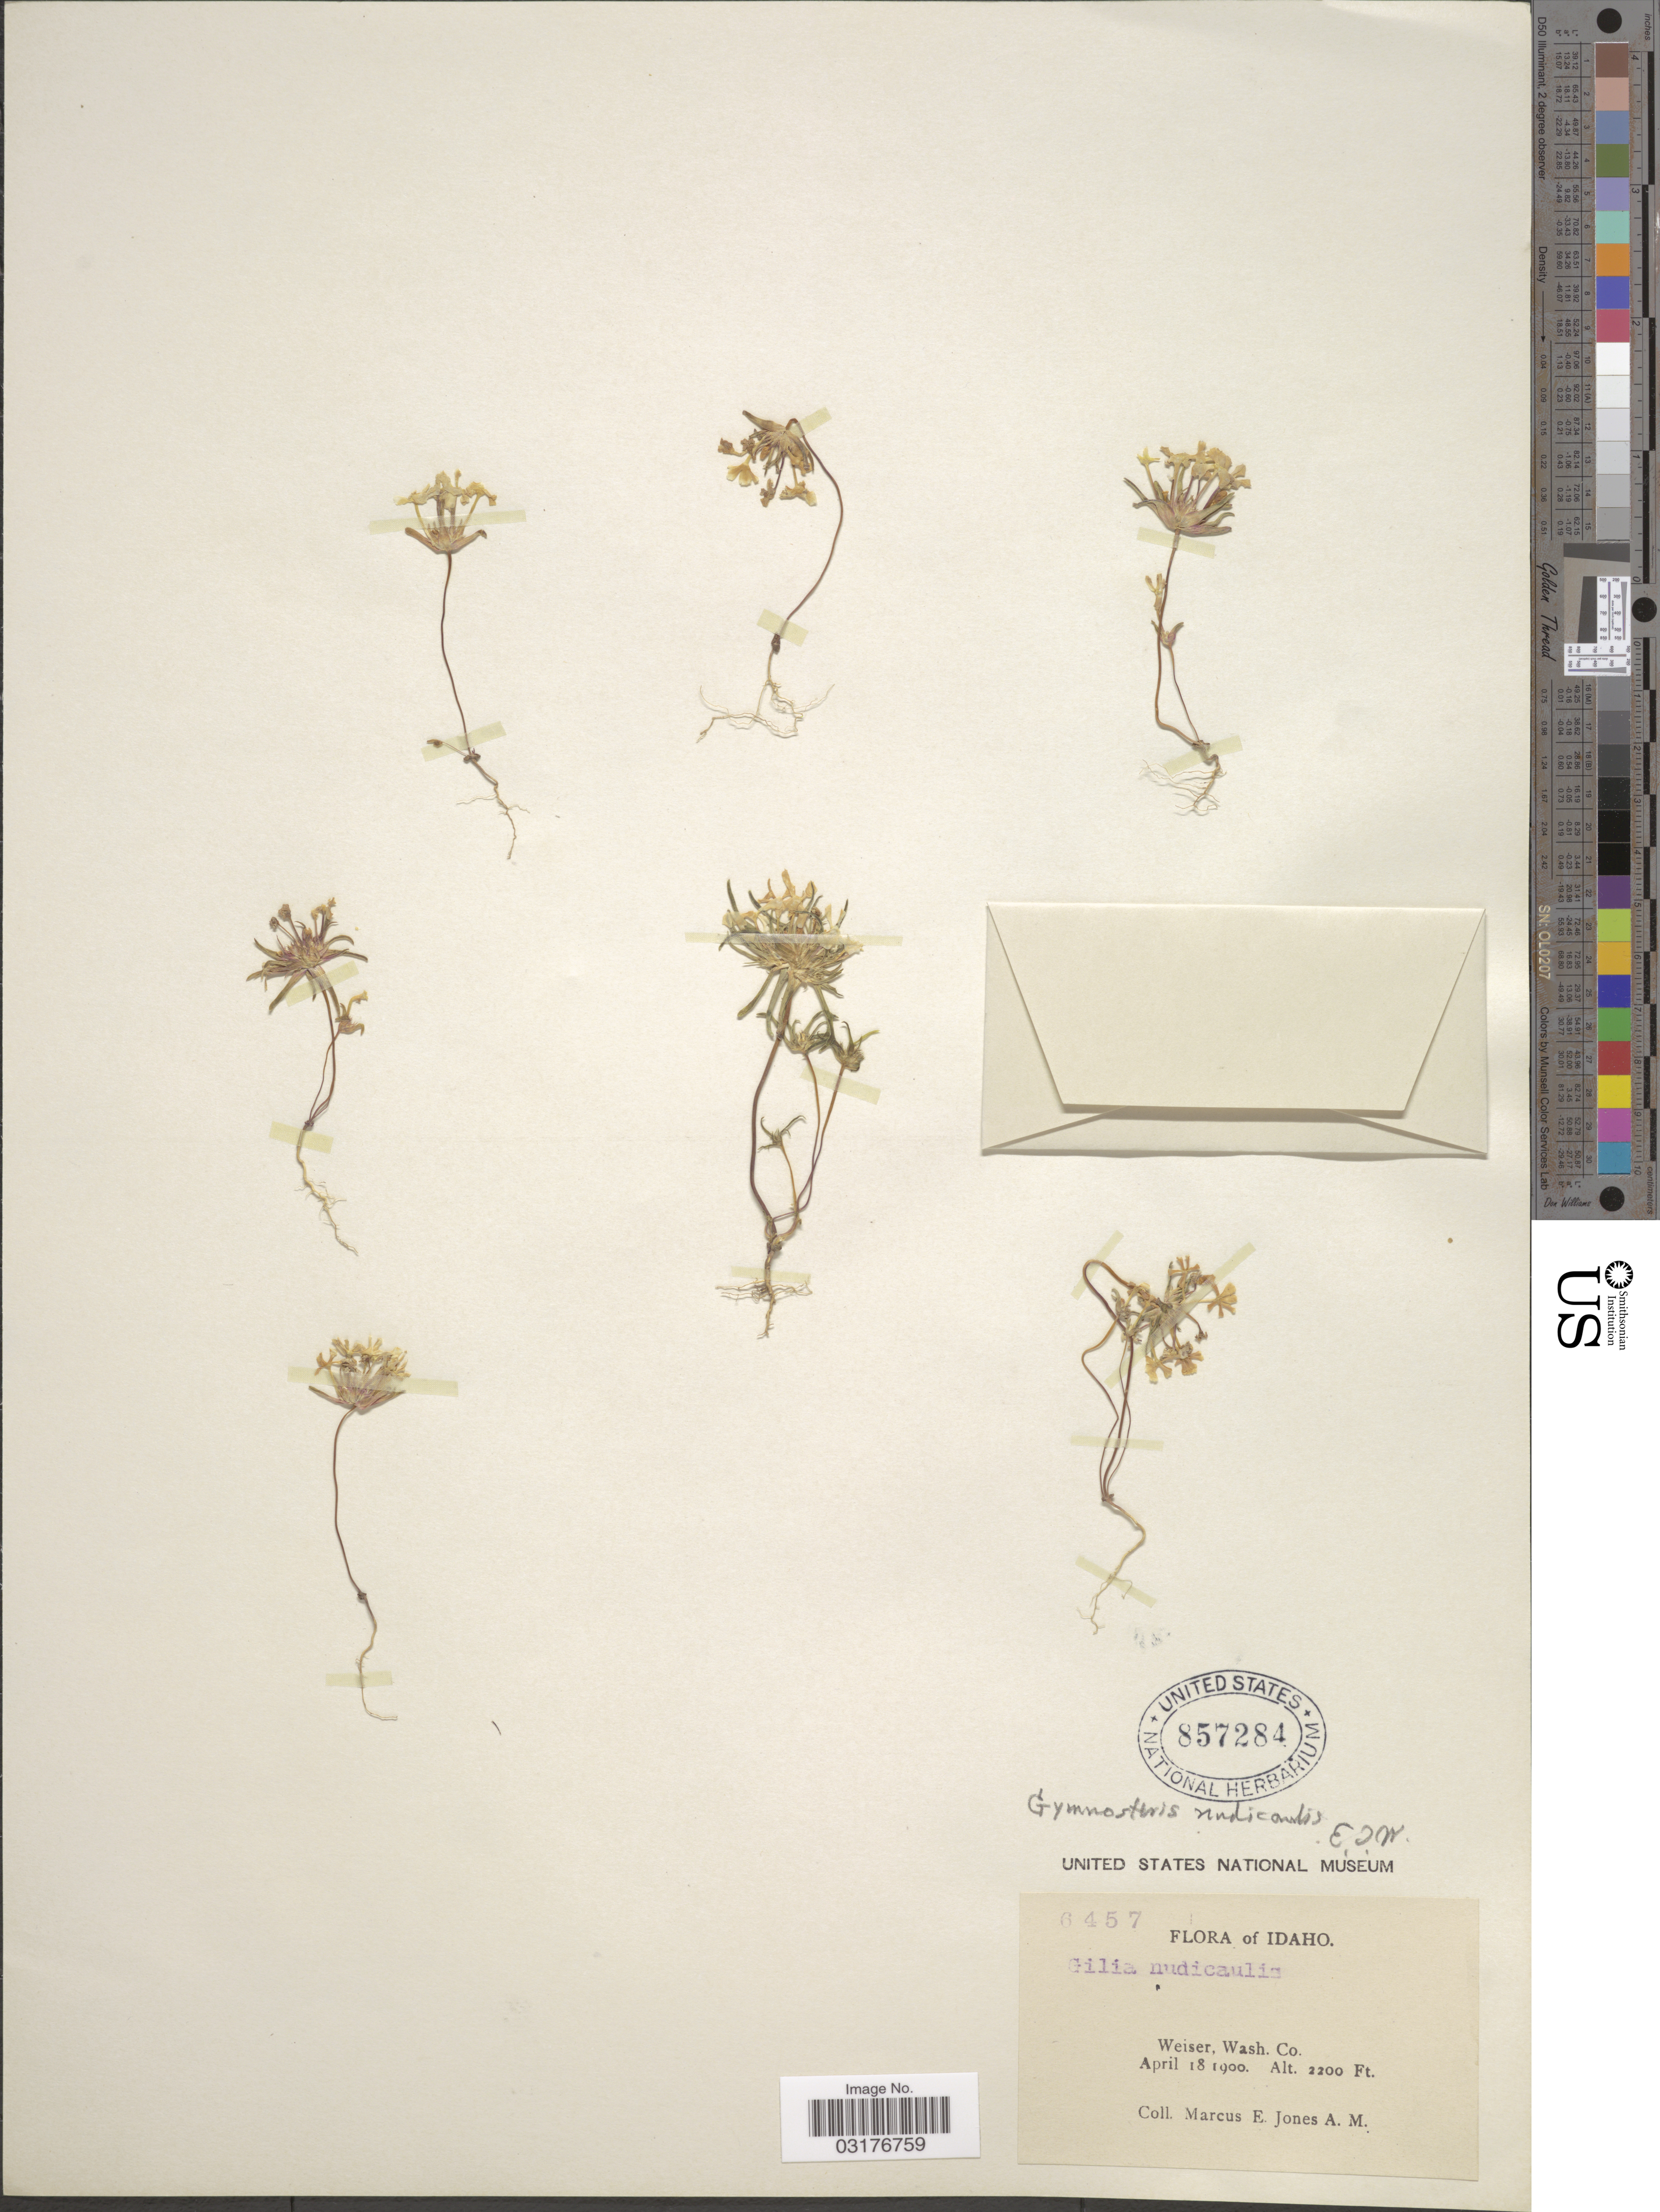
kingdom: Plantae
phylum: Tracheophyta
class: Magnoliopsida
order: Ericales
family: Polemoniaceae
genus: Gymnosteris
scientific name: Gymnosteris nudicaulis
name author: (Hook. & Arn.) Greene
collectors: M. E. Jones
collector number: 6457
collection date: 1900-04-18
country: United States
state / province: Idaho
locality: Weiser, Wash Co.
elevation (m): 671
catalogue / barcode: US 857284